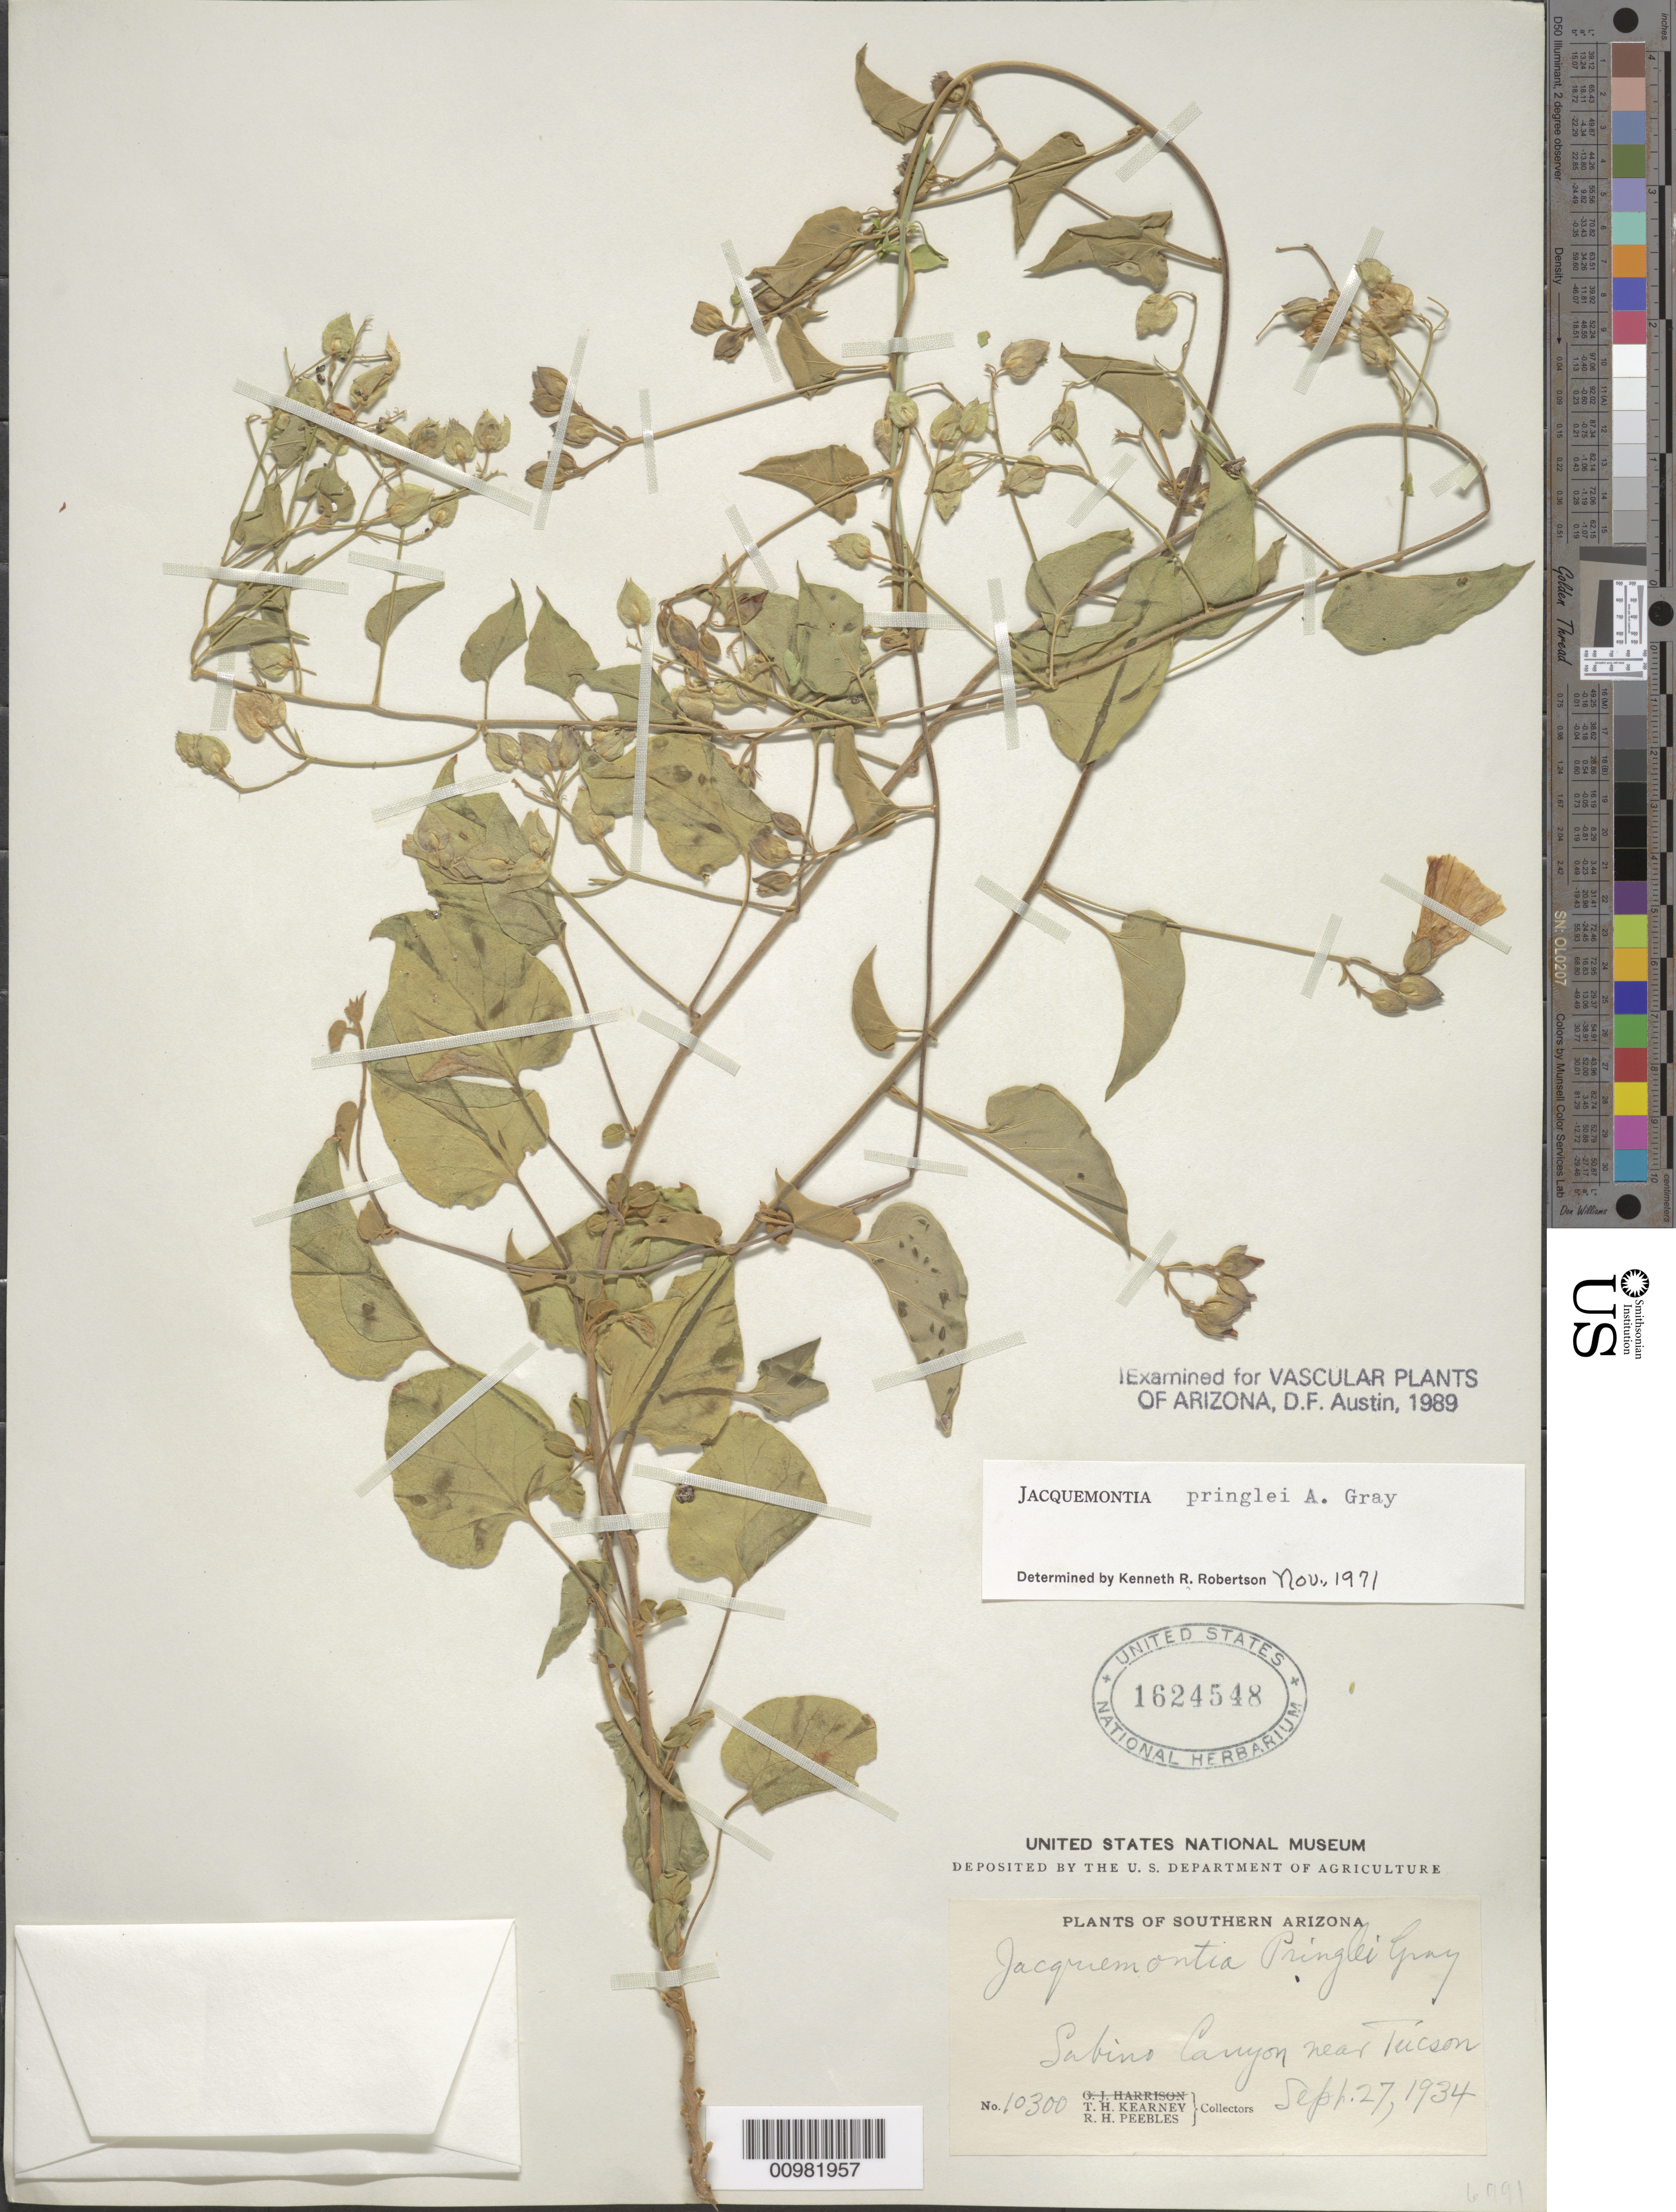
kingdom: Plantae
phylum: Tracheophyta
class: Magnoliopsida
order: Solanales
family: Convolvulaceae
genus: Jacquemontia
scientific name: Jacquemontia pringlei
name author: A. Gray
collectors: T. H. Kearney & R. H. Peebles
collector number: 10300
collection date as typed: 27 Sep 1934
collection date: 1934-09-27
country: United States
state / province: Arizona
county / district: Pima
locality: Sabino Canyon near Tucson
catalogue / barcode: US 1624548